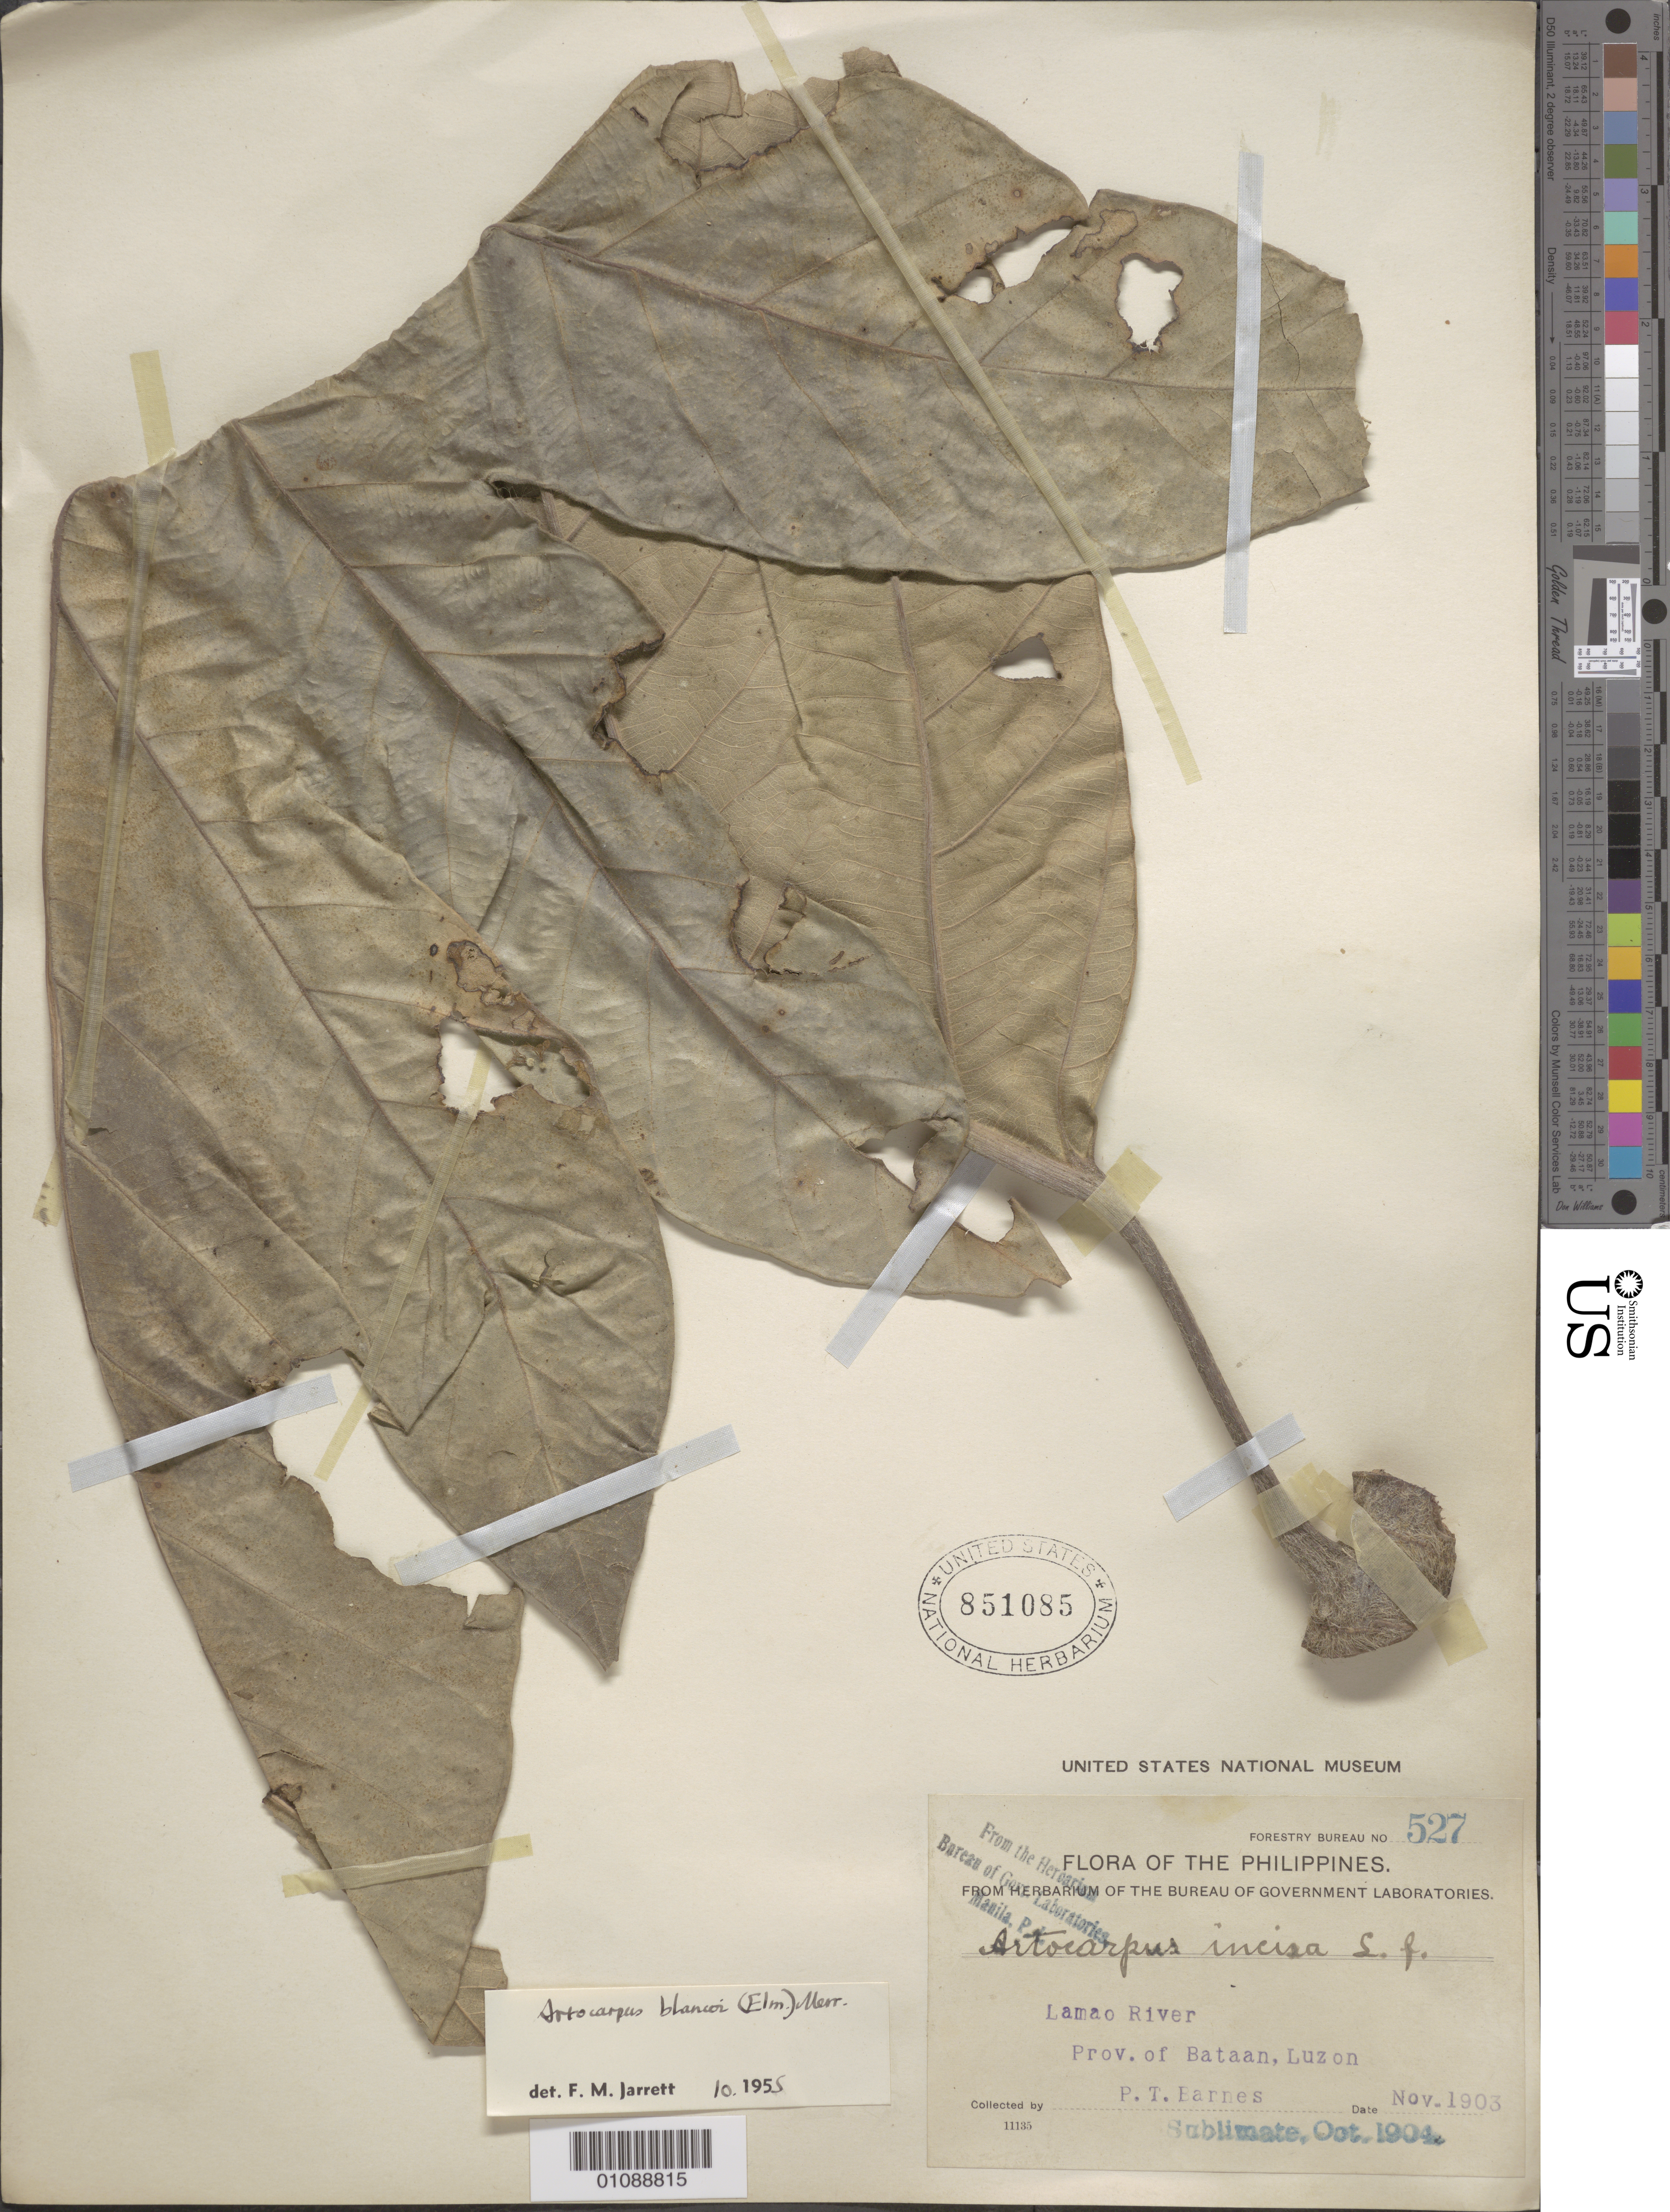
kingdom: Plantae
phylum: Tracheophyta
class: Magnoliopsida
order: Rosales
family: Moraceae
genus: Artocarpus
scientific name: Artocarpus blancoi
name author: (Elmer) Merr.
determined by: Jarrett, Frances M.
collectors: P. T. Earnes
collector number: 527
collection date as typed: Nov 1903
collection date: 1903-11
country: Philippines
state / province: Central Luzon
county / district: Bataan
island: Luzon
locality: Lamao River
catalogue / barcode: US 851085